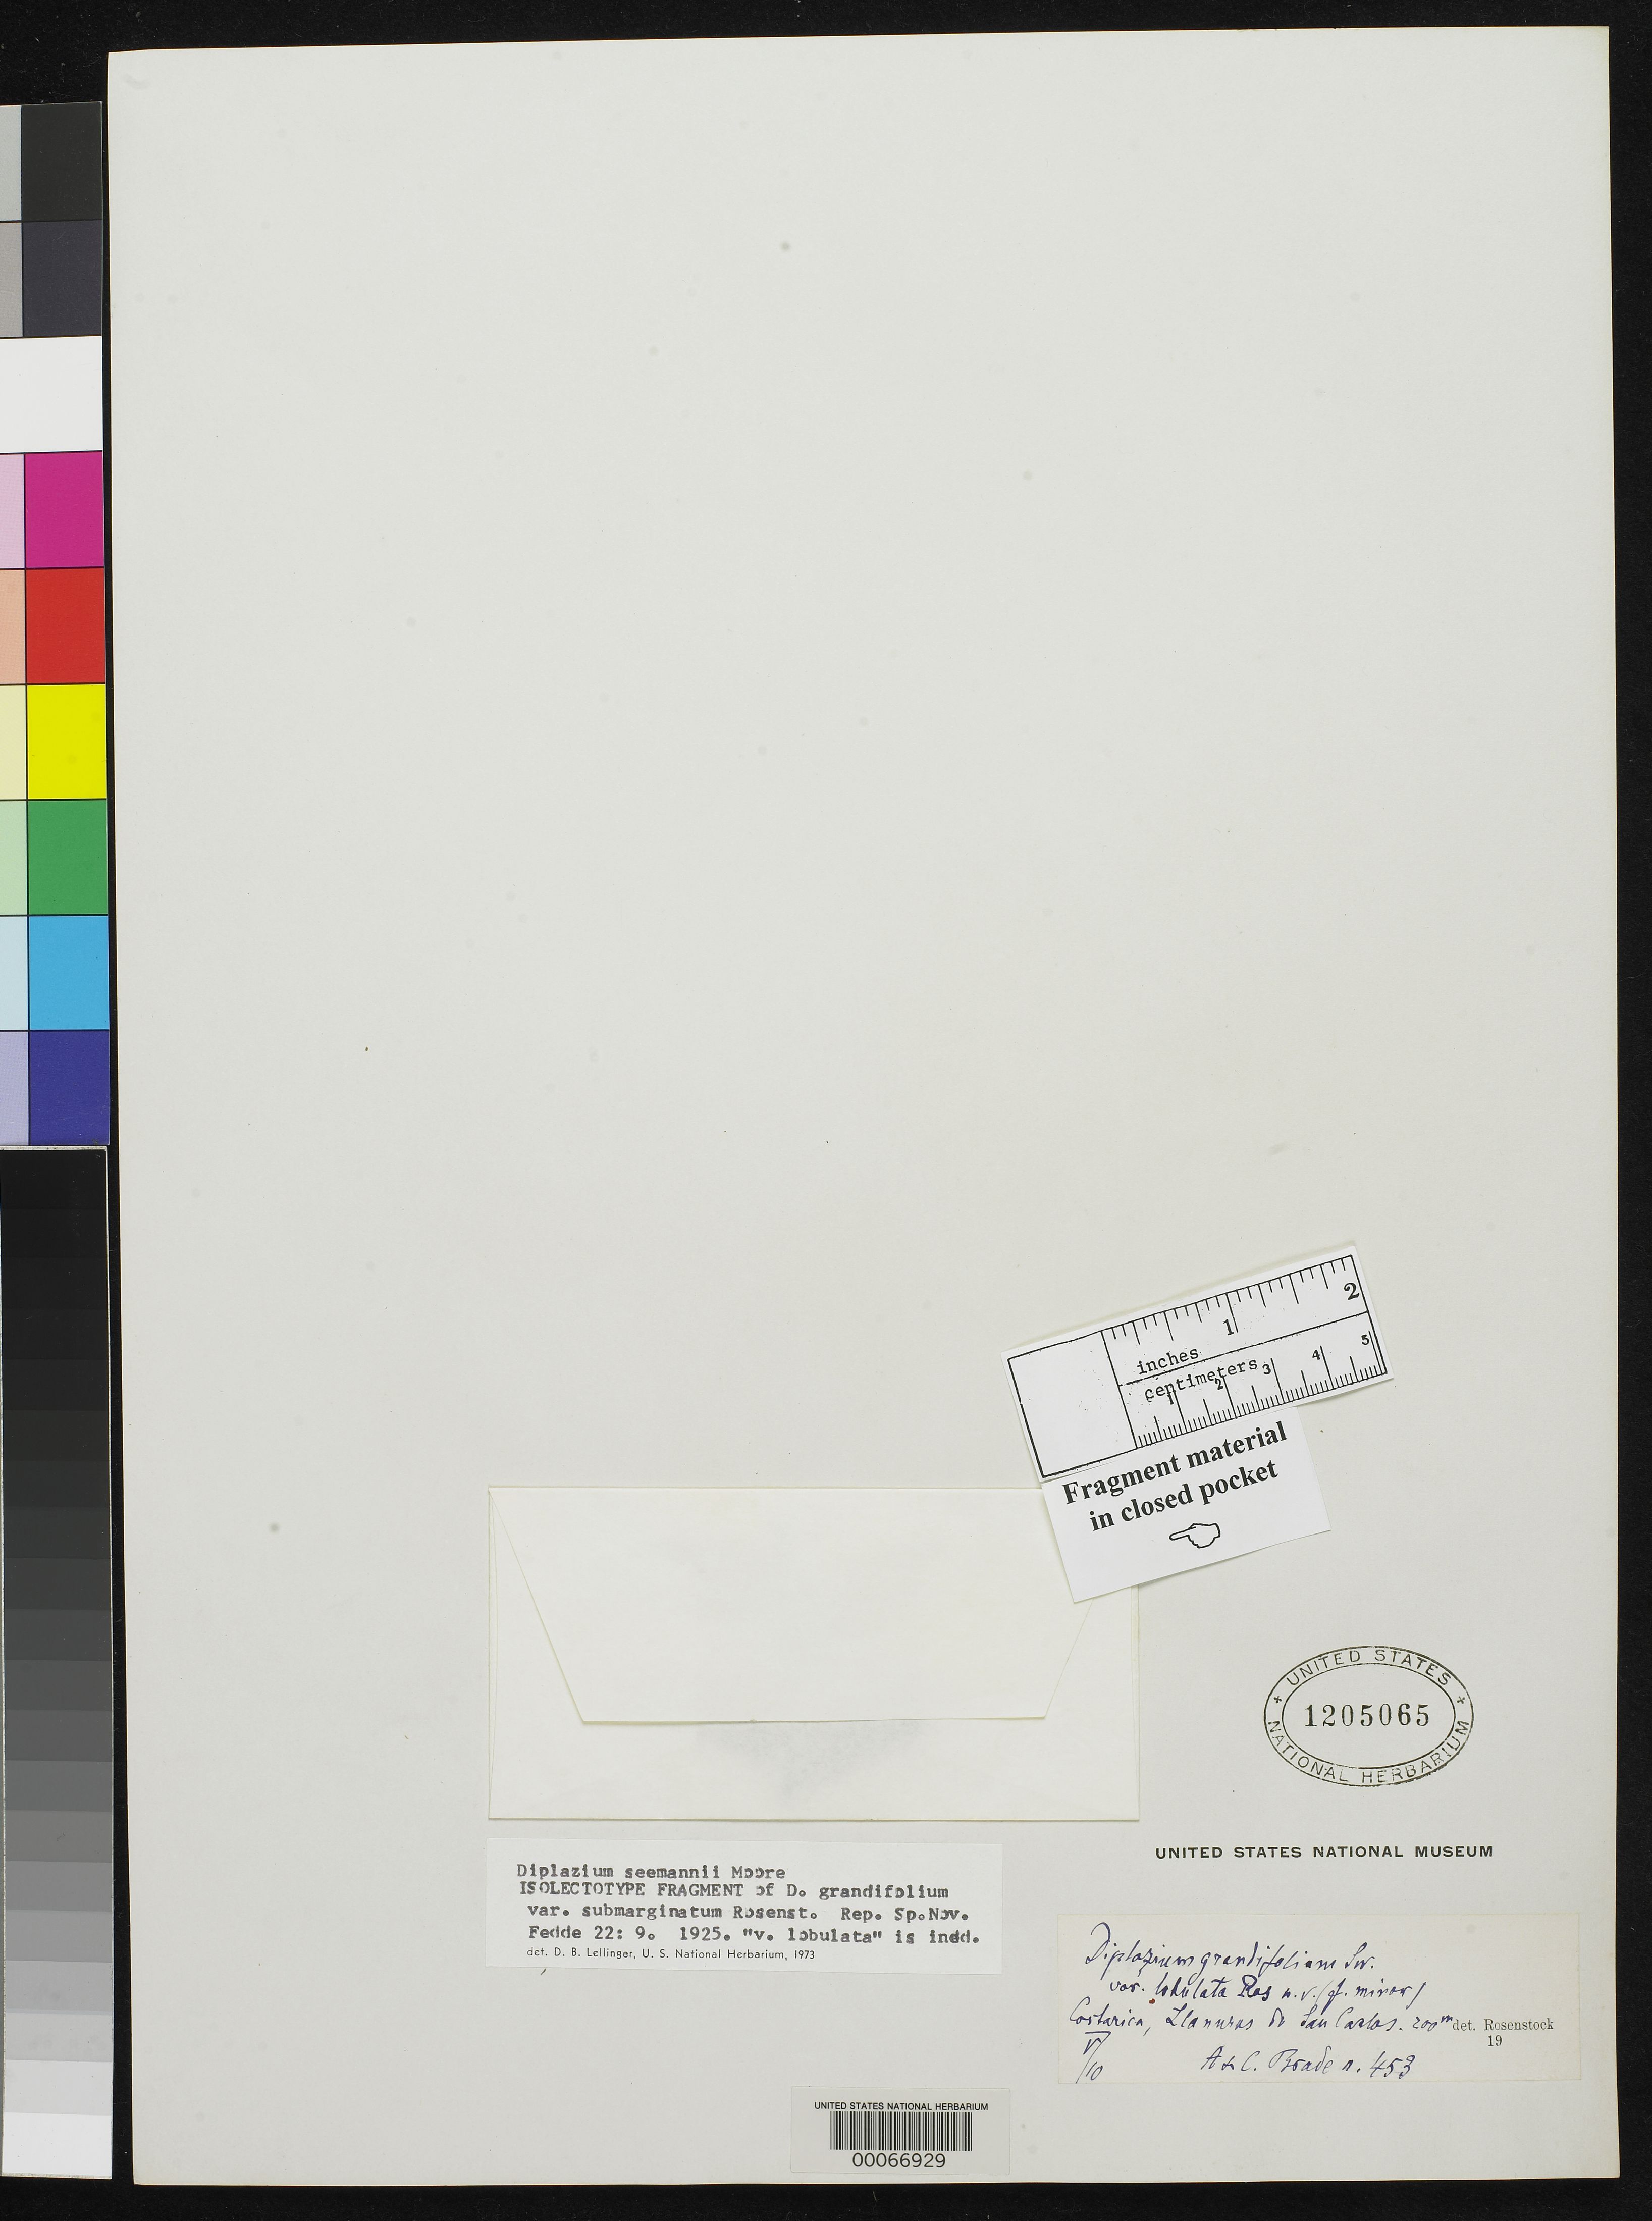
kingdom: Plantae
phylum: Tracheophyta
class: Polypodiopsida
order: Polypodiales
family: Athyriaceae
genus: Diplazium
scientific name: Diplazium grandifolium var. submarginatum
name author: Rosenst.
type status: Isolectotype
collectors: A. C. Brade & A. Brade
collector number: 453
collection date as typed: May 1910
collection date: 1910-05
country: Costa Rica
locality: Llanuras de San Carlos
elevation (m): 200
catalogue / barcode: US 1205065